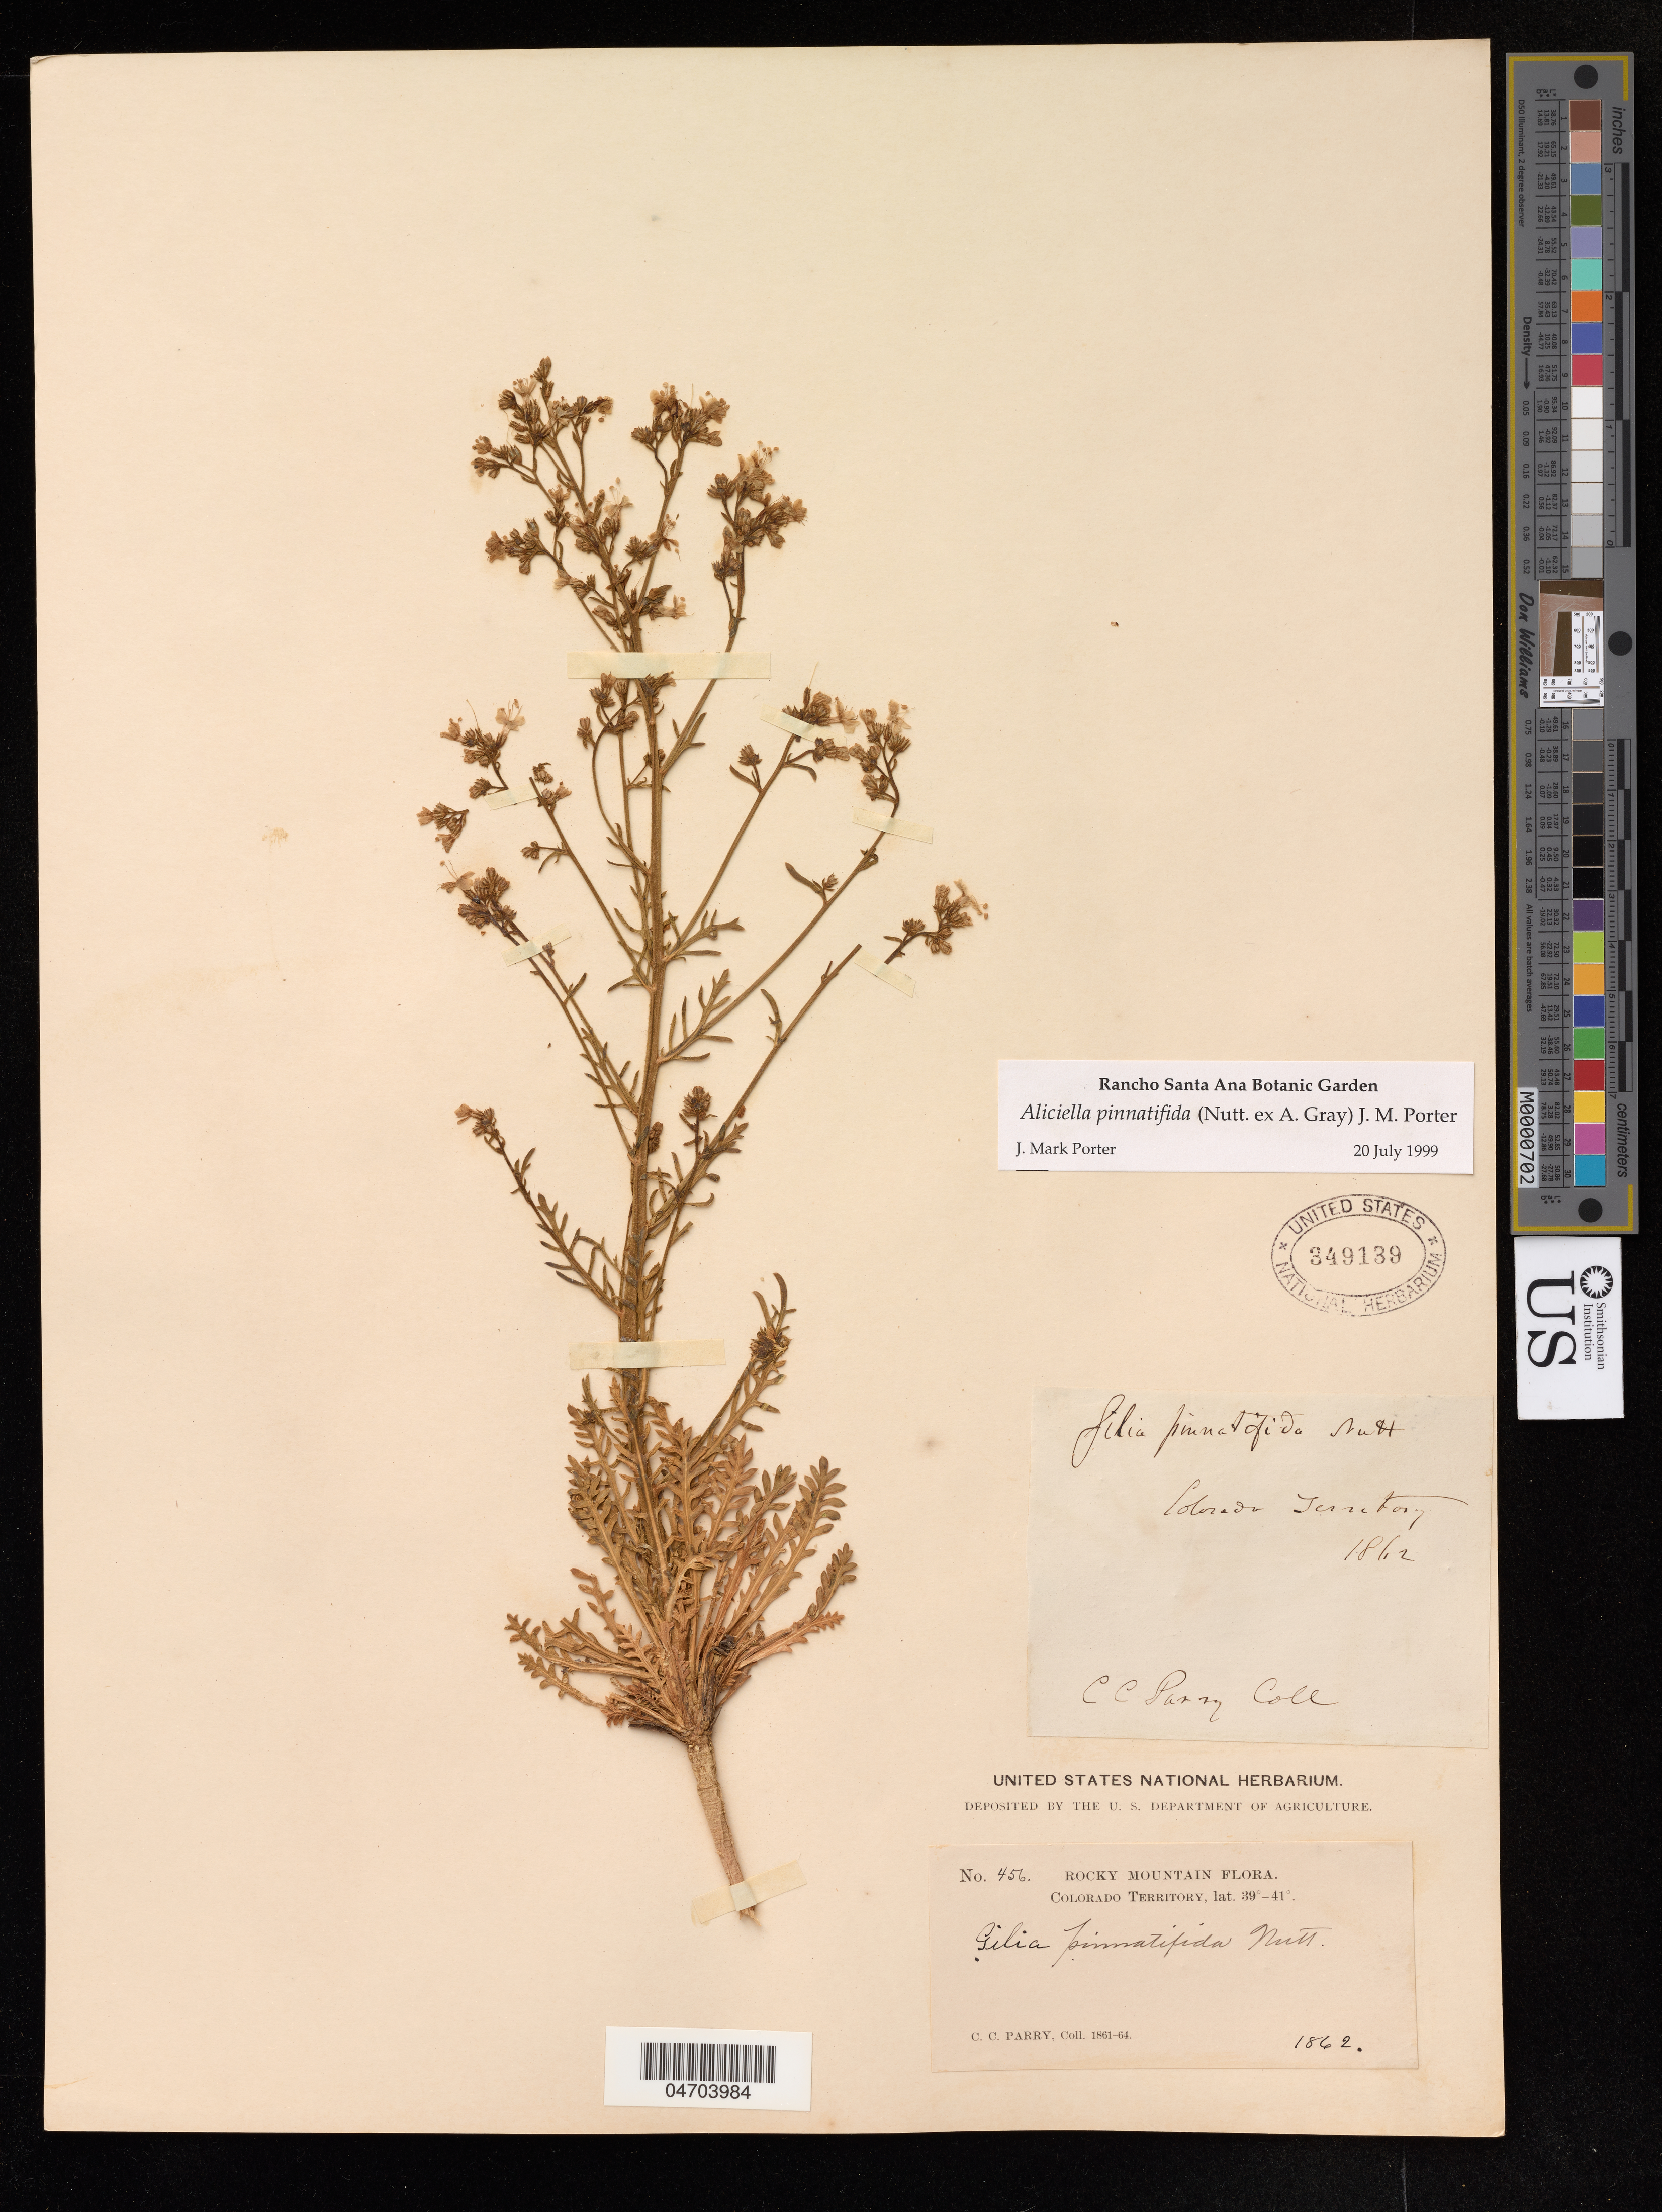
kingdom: Plantae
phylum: Tracheophyta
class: Magnoliopsida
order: Ericales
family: Polemoniaceae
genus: Aliciella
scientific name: Aliciella pinnatifida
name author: (Nutt. ex A. Gray) J.M. Porter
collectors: C. Parry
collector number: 456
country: United States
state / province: Colorado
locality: Rokcy Mountain.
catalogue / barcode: US 349139